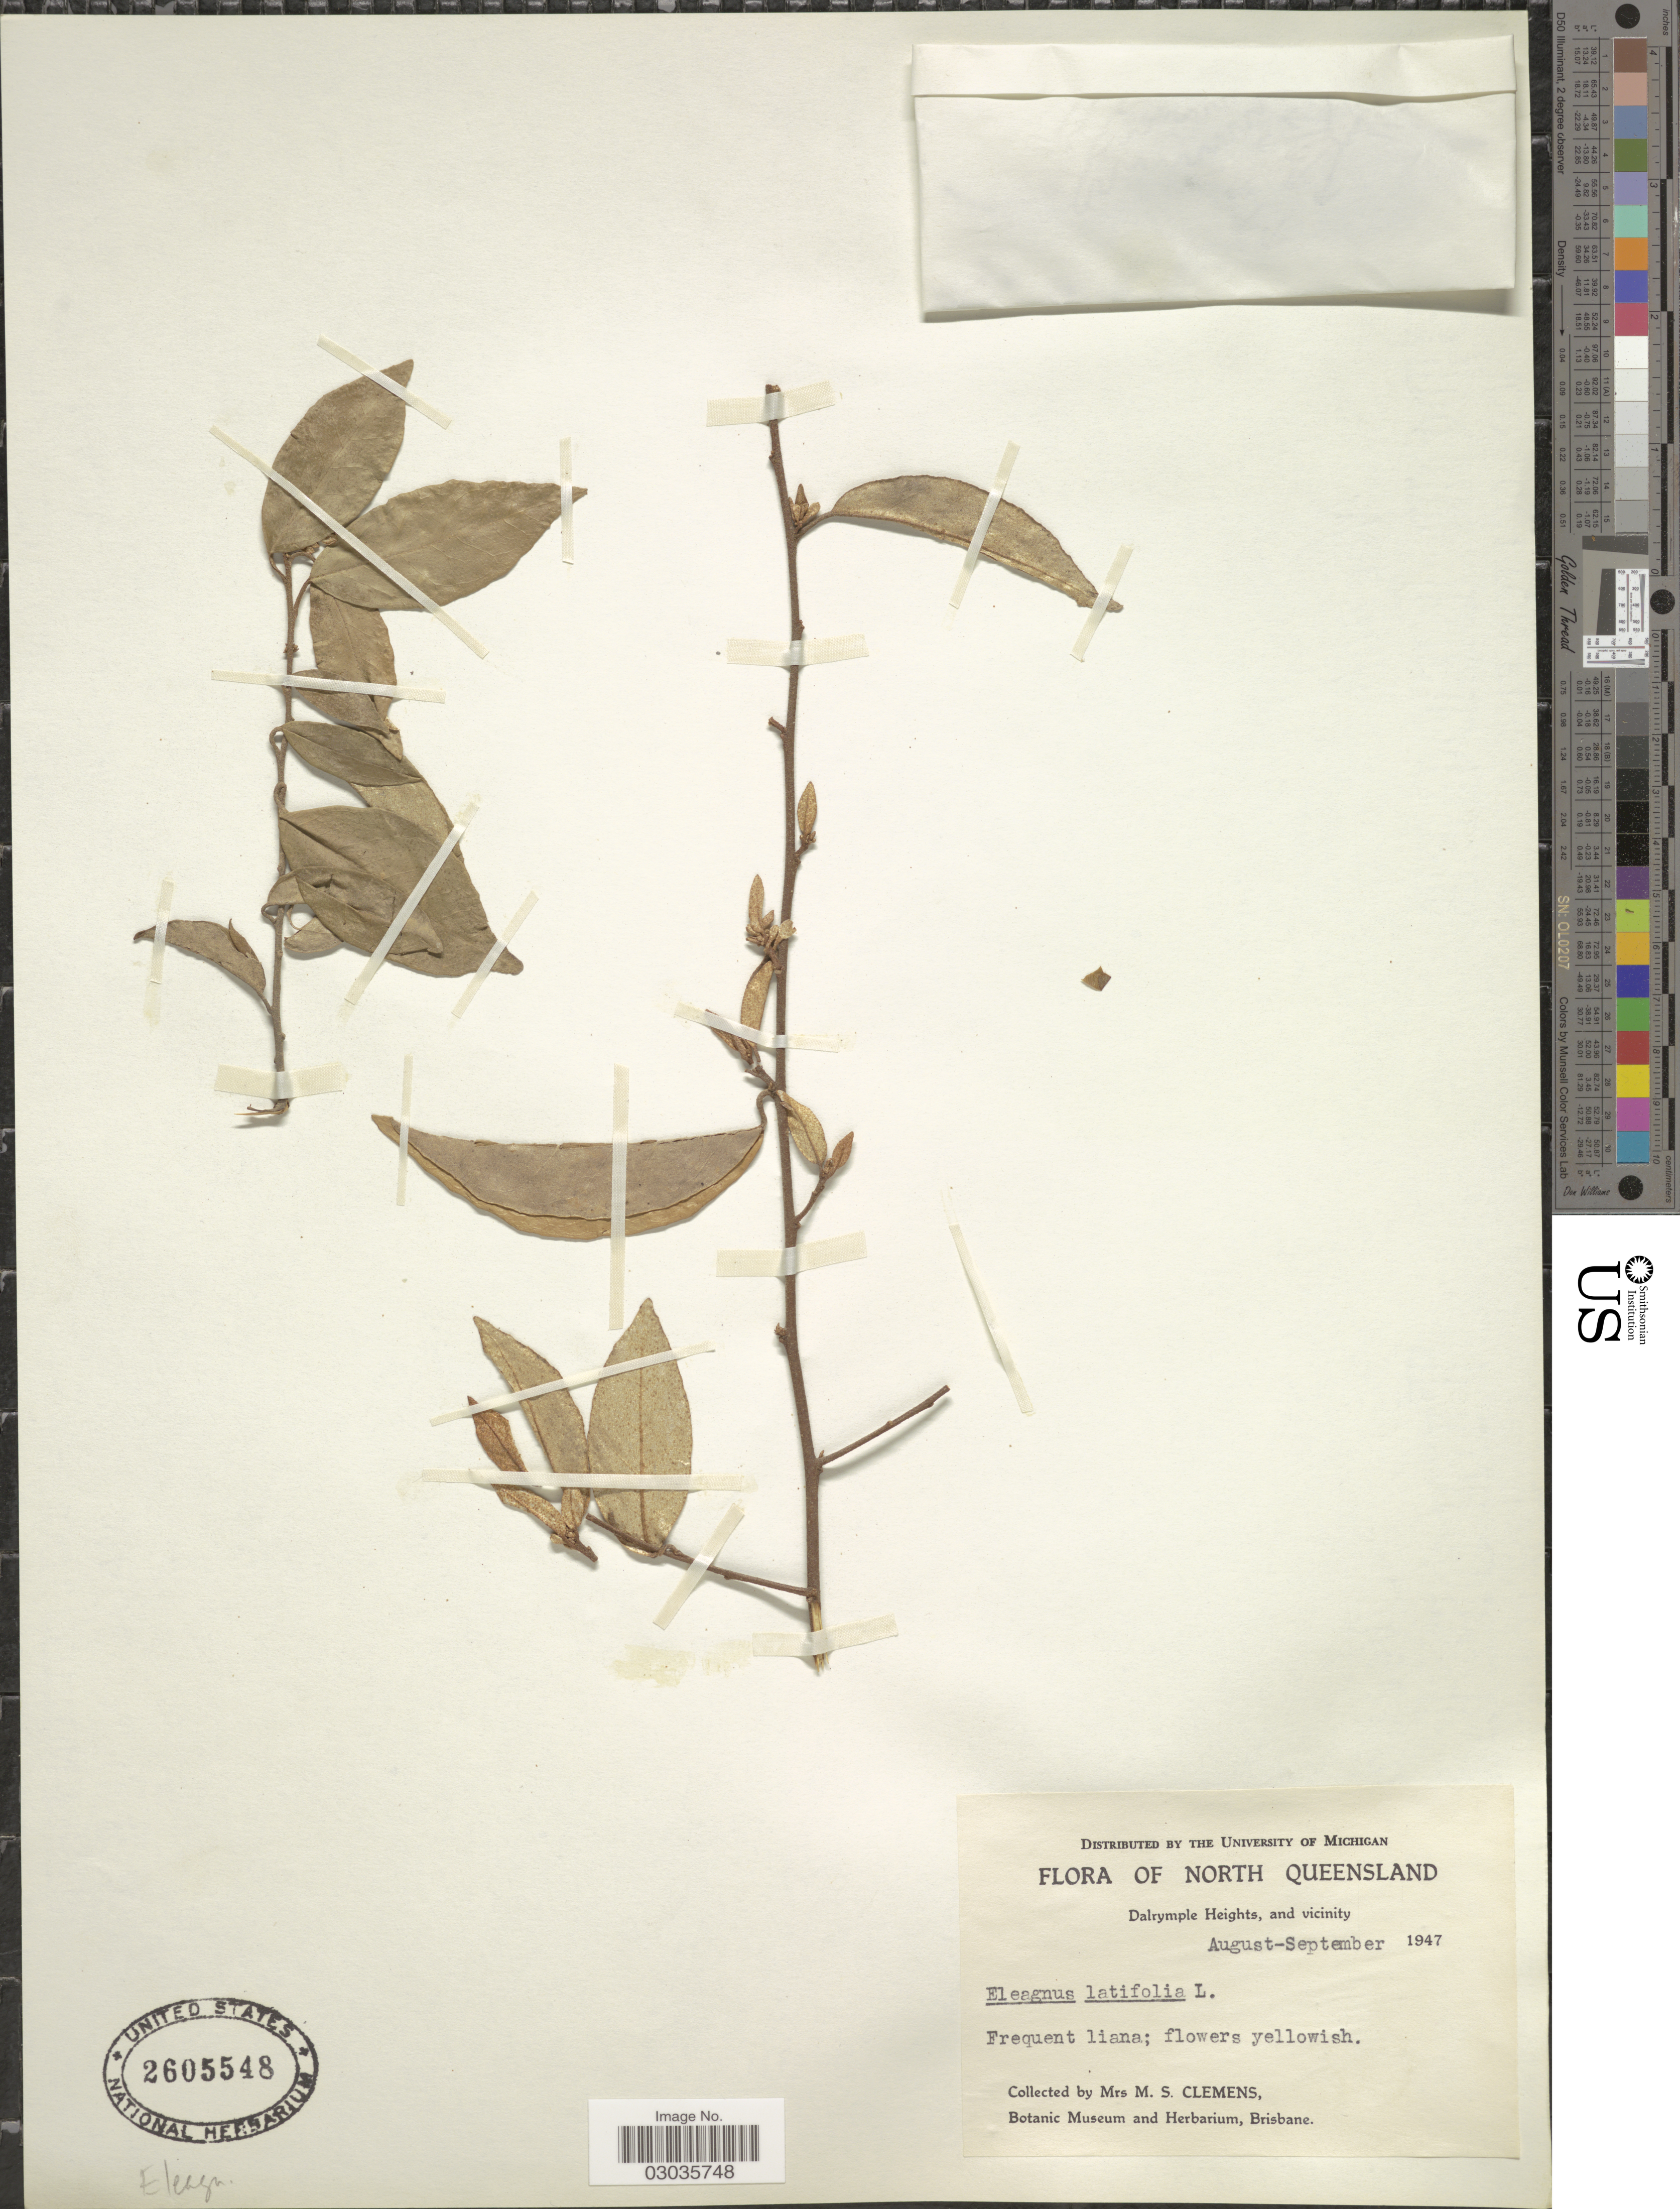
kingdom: Plantae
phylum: Tracheophyta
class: Magnoliopsida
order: Rosales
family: Elaeagnaceae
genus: Elaeagnus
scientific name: Elaeagnus latifolia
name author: L.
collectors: M. S. Clemens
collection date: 1947-08/1947-09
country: Australia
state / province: Queensland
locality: North Queensland. Dalrymple Heights, and vicinity.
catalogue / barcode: US 2605548